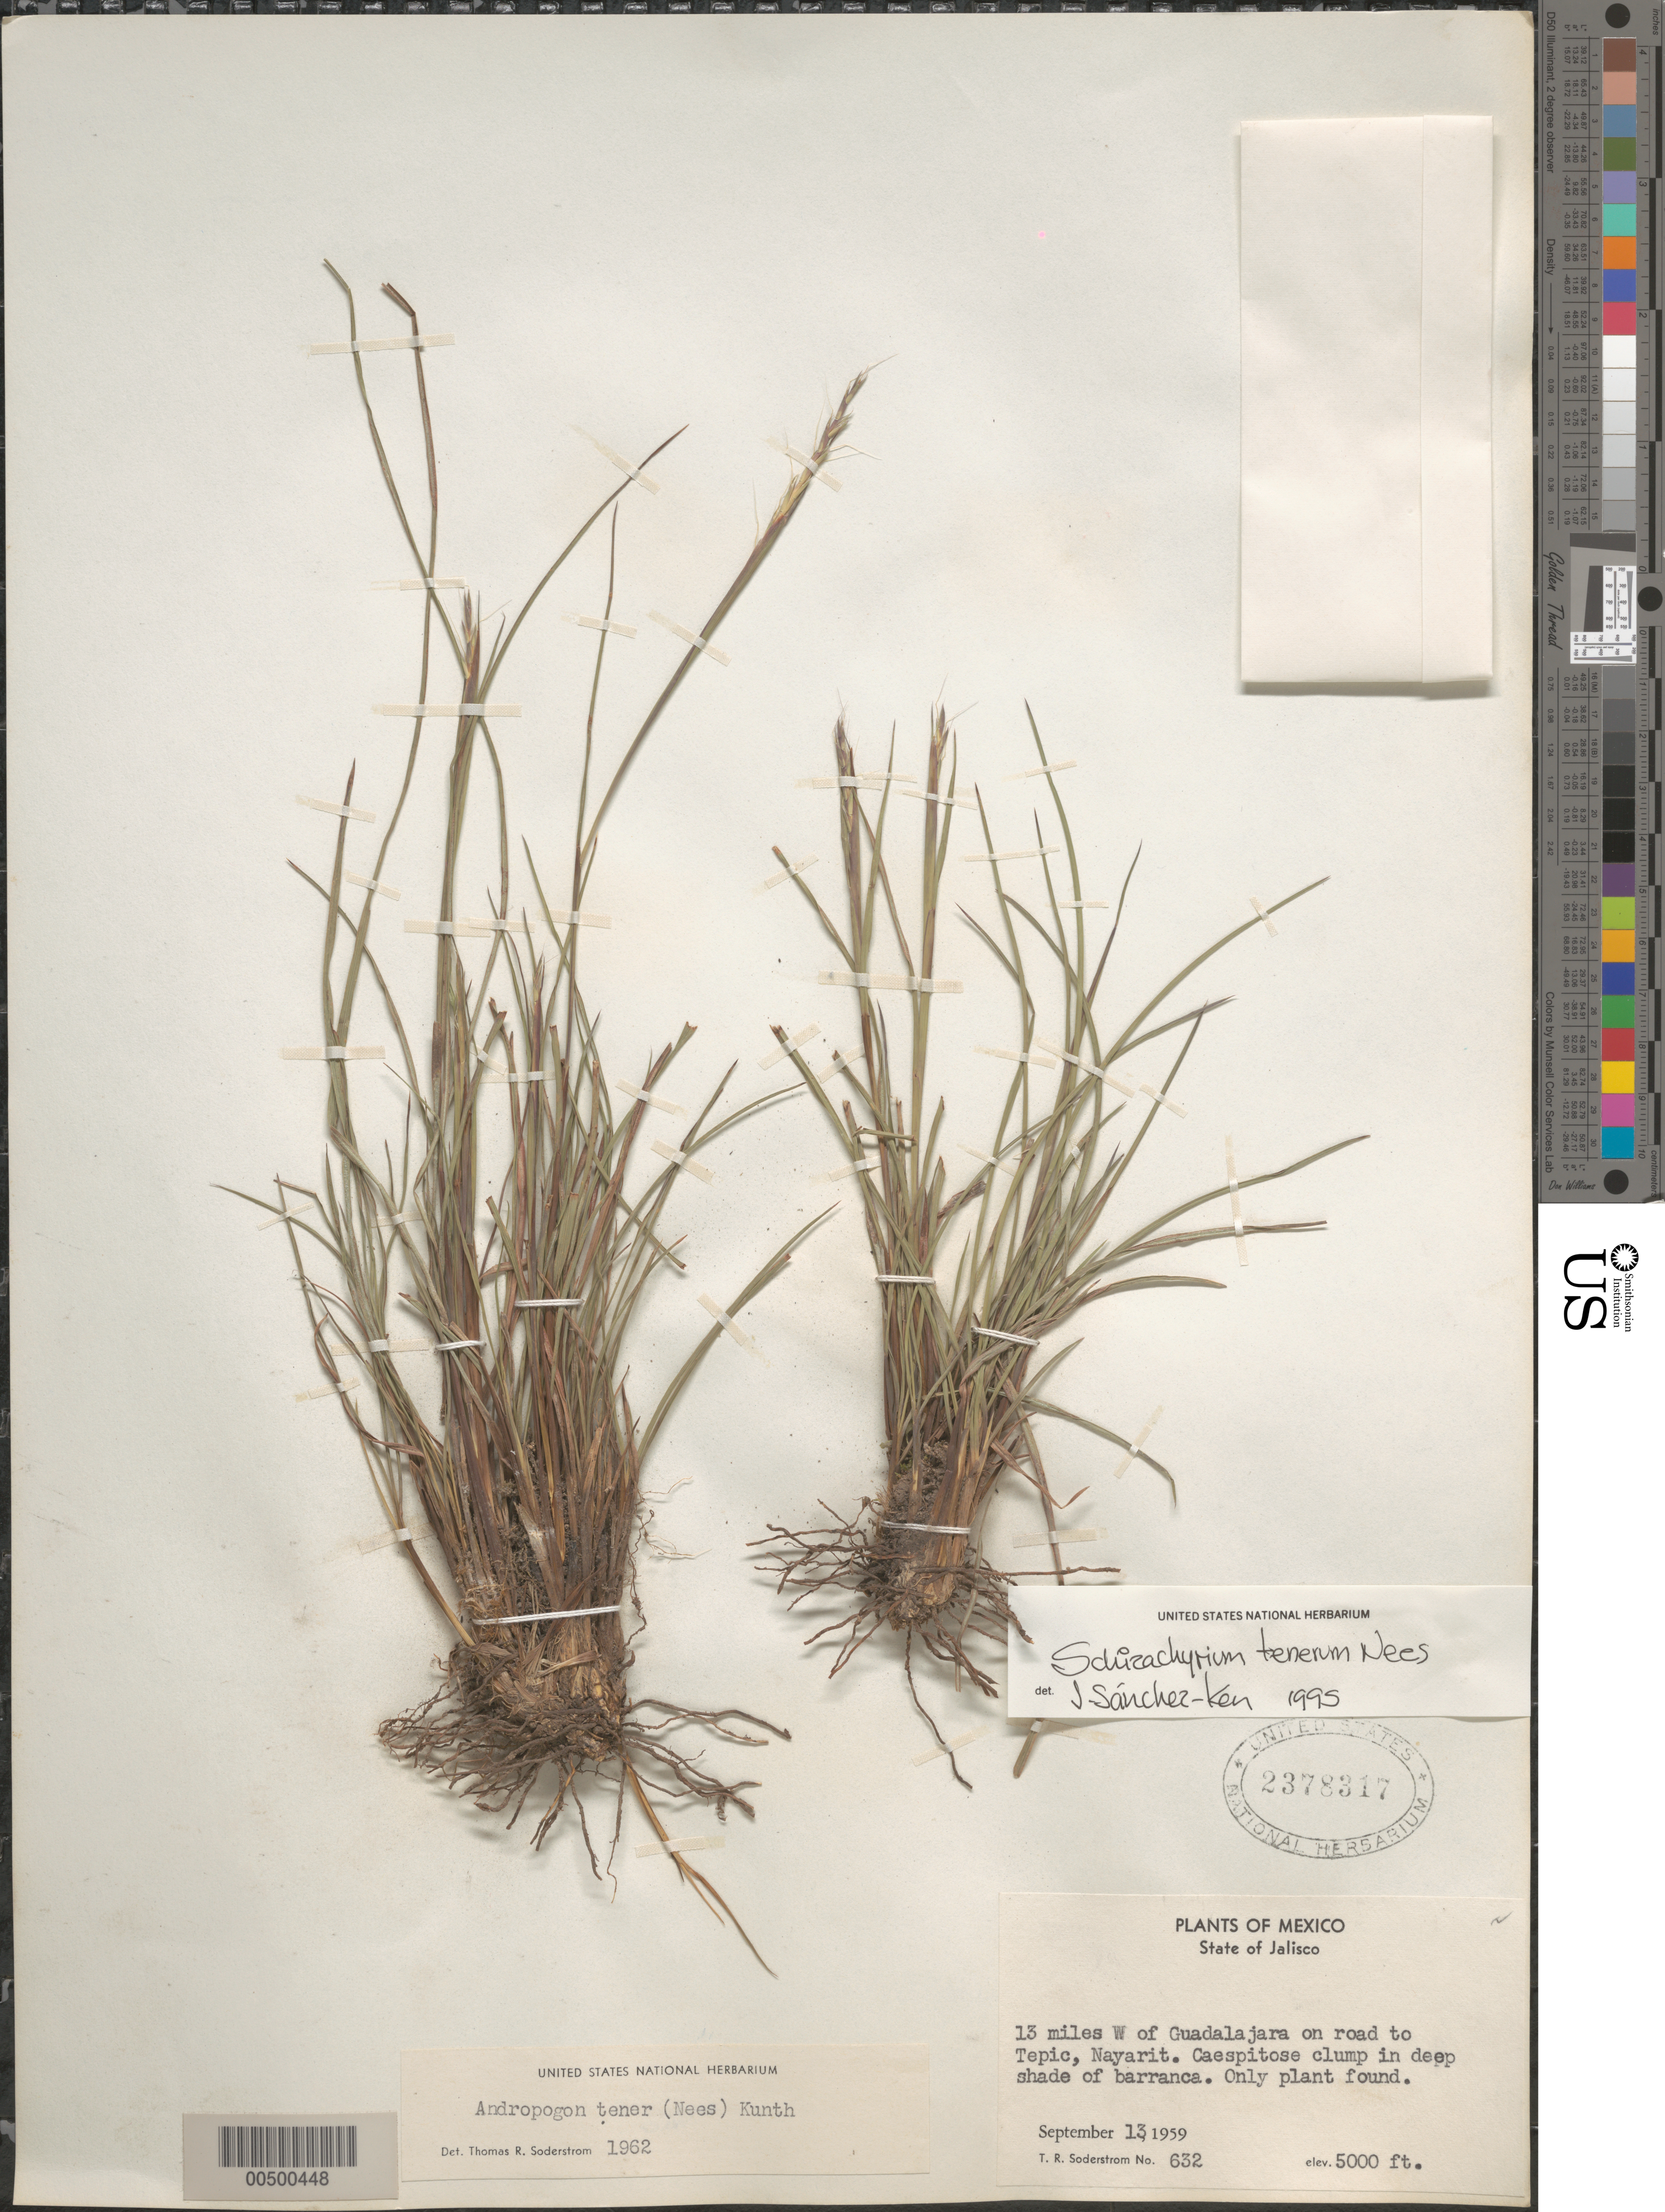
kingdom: Plantae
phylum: Tracheophyta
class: Liliopsida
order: Poales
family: Poaceae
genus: Schizachyrium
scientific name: Schizachyrium tenerum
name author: Nees in Mart.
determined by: Sánchez-Ken, J. G.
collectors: T. R. Soderstrom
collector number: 632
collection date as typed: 13 Sep 1959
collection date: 1959-09-13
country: Mexico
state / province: Jalisco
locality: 13 mi W of Guadalajara on rd to Tepic, Nayarit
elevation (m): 1524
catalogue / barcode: US 2378317